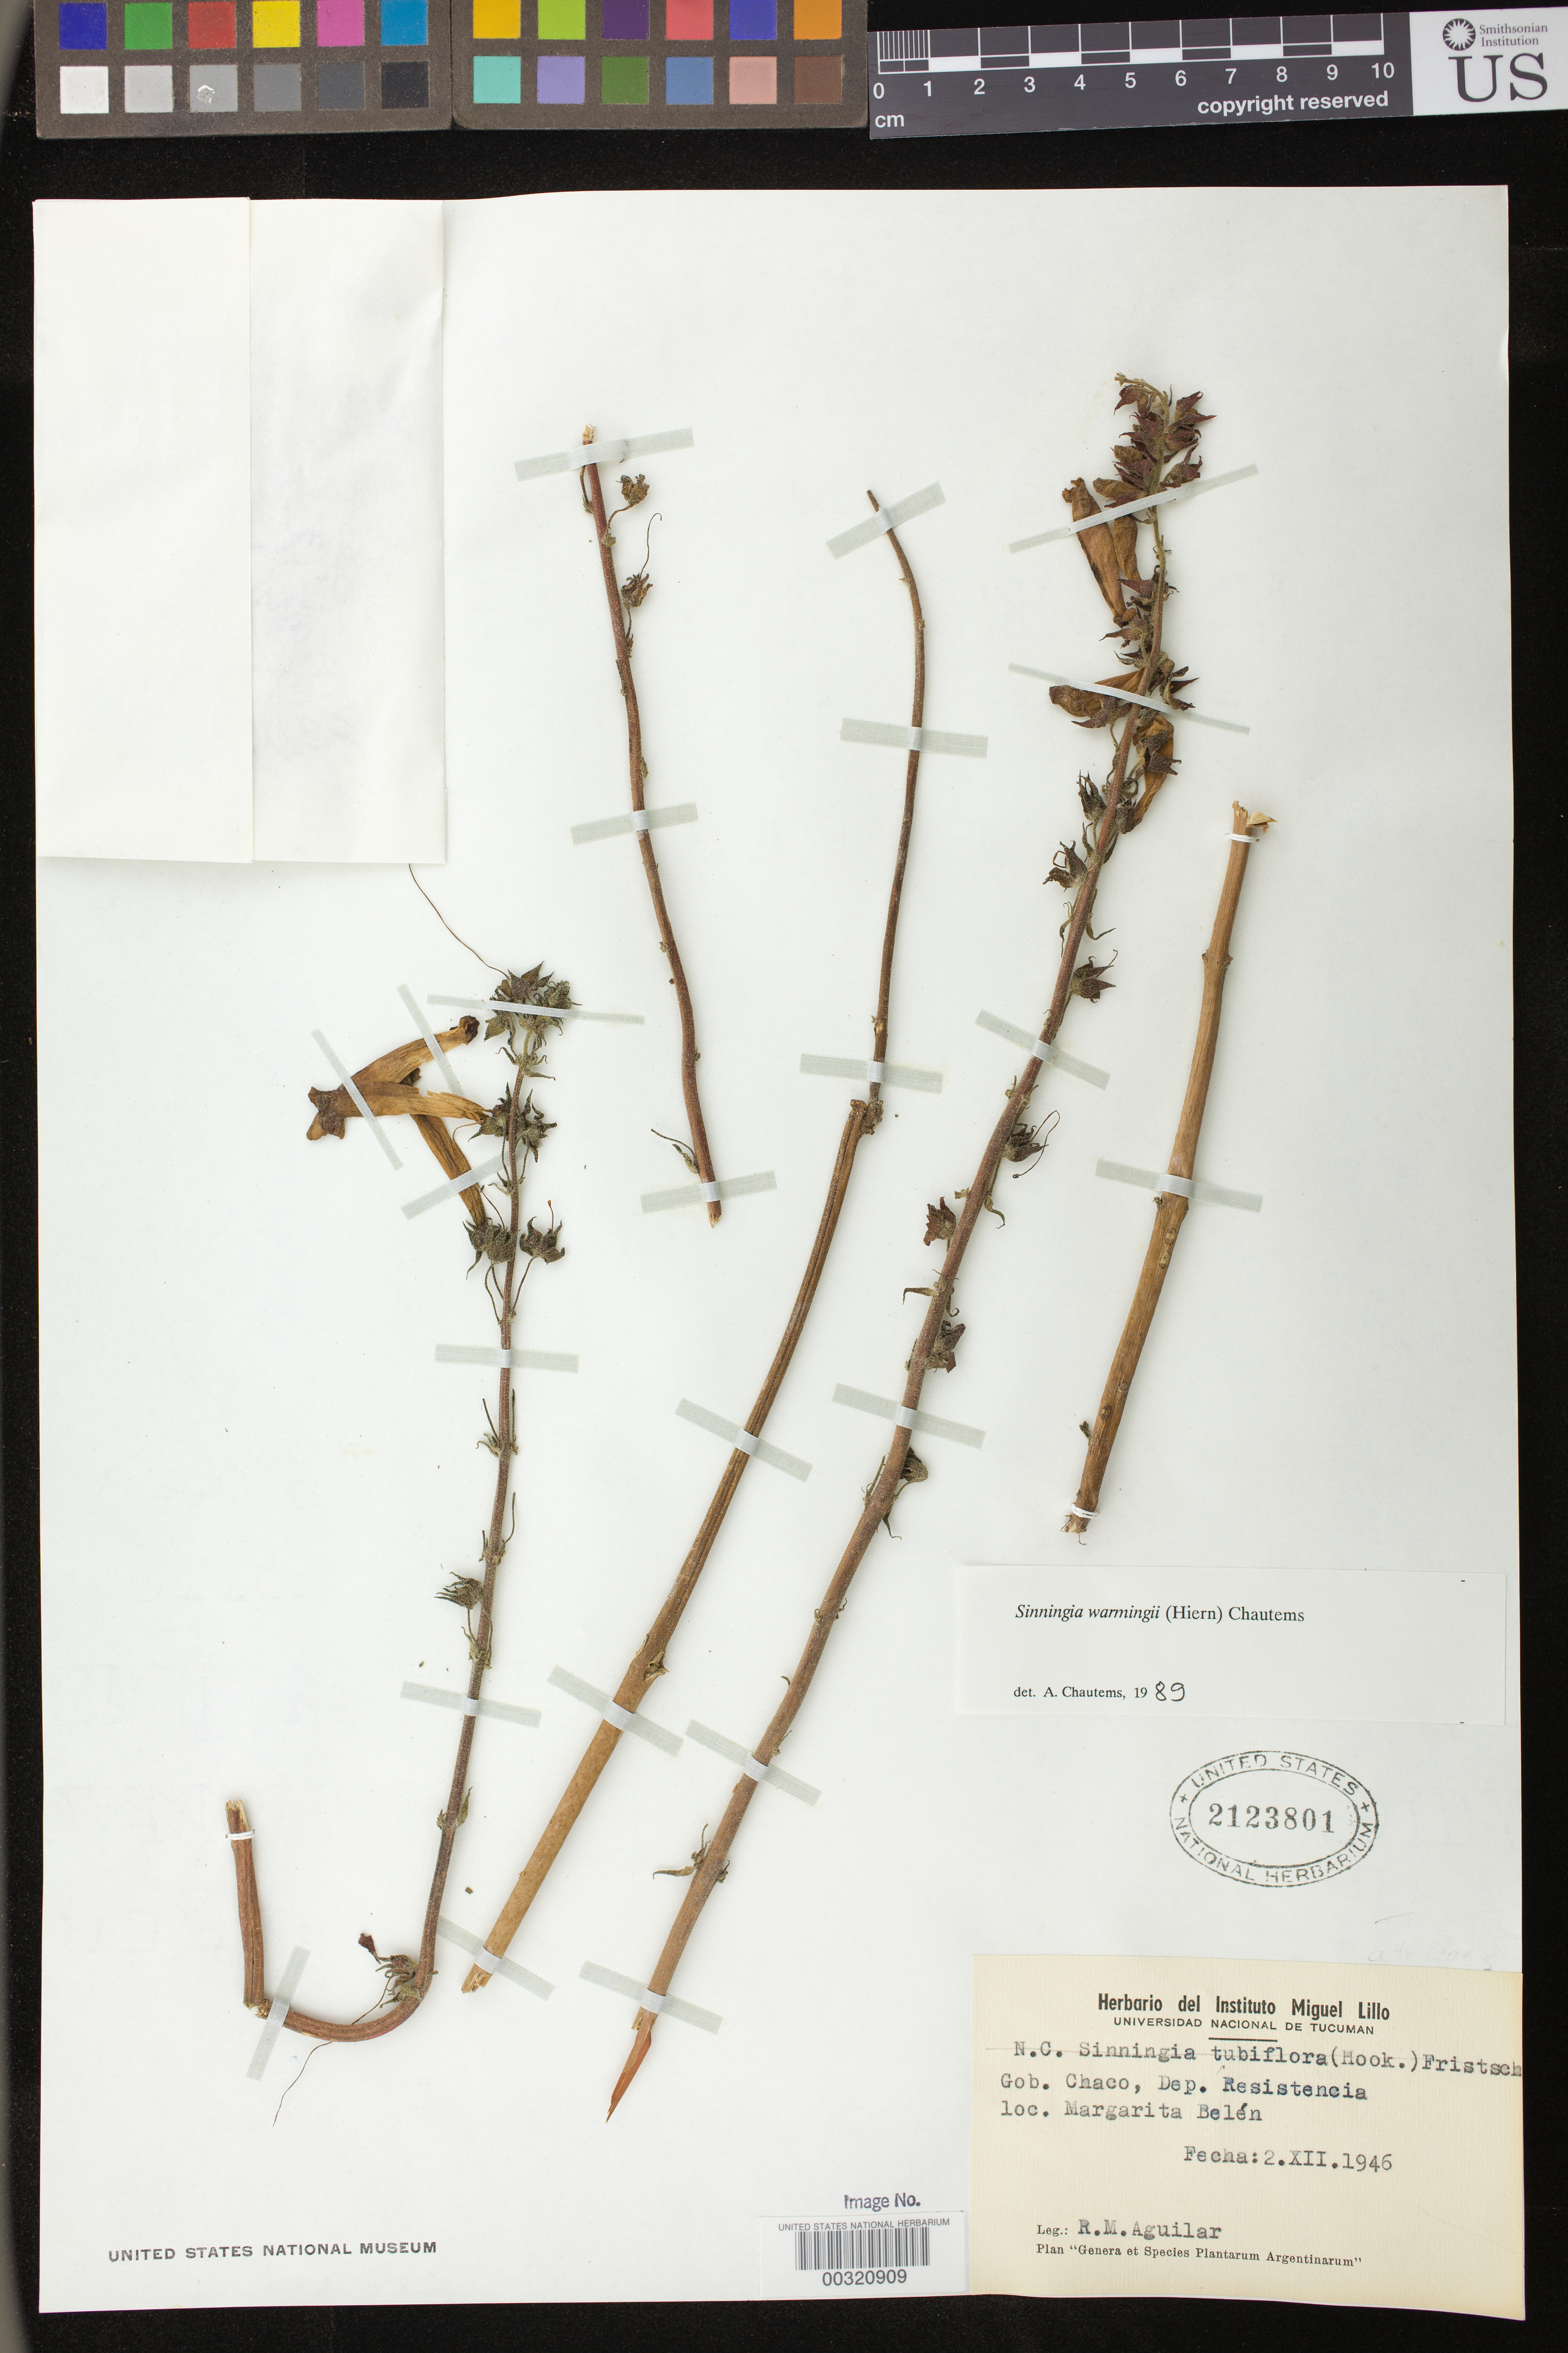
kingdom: Plantae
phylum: Tracheophyta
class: Magnoliopsida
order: Lamiales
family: Gesneriaceae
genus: Sinningia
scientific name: Sinningia warmingii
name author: (Hiern) Chautems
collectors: R. Aguilar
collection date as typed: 02 Dec 1946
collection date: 1946-12-02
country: Argentina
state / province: Chaco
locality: Dept. Resistencia, Margarita Belen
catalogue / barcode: US 2123801